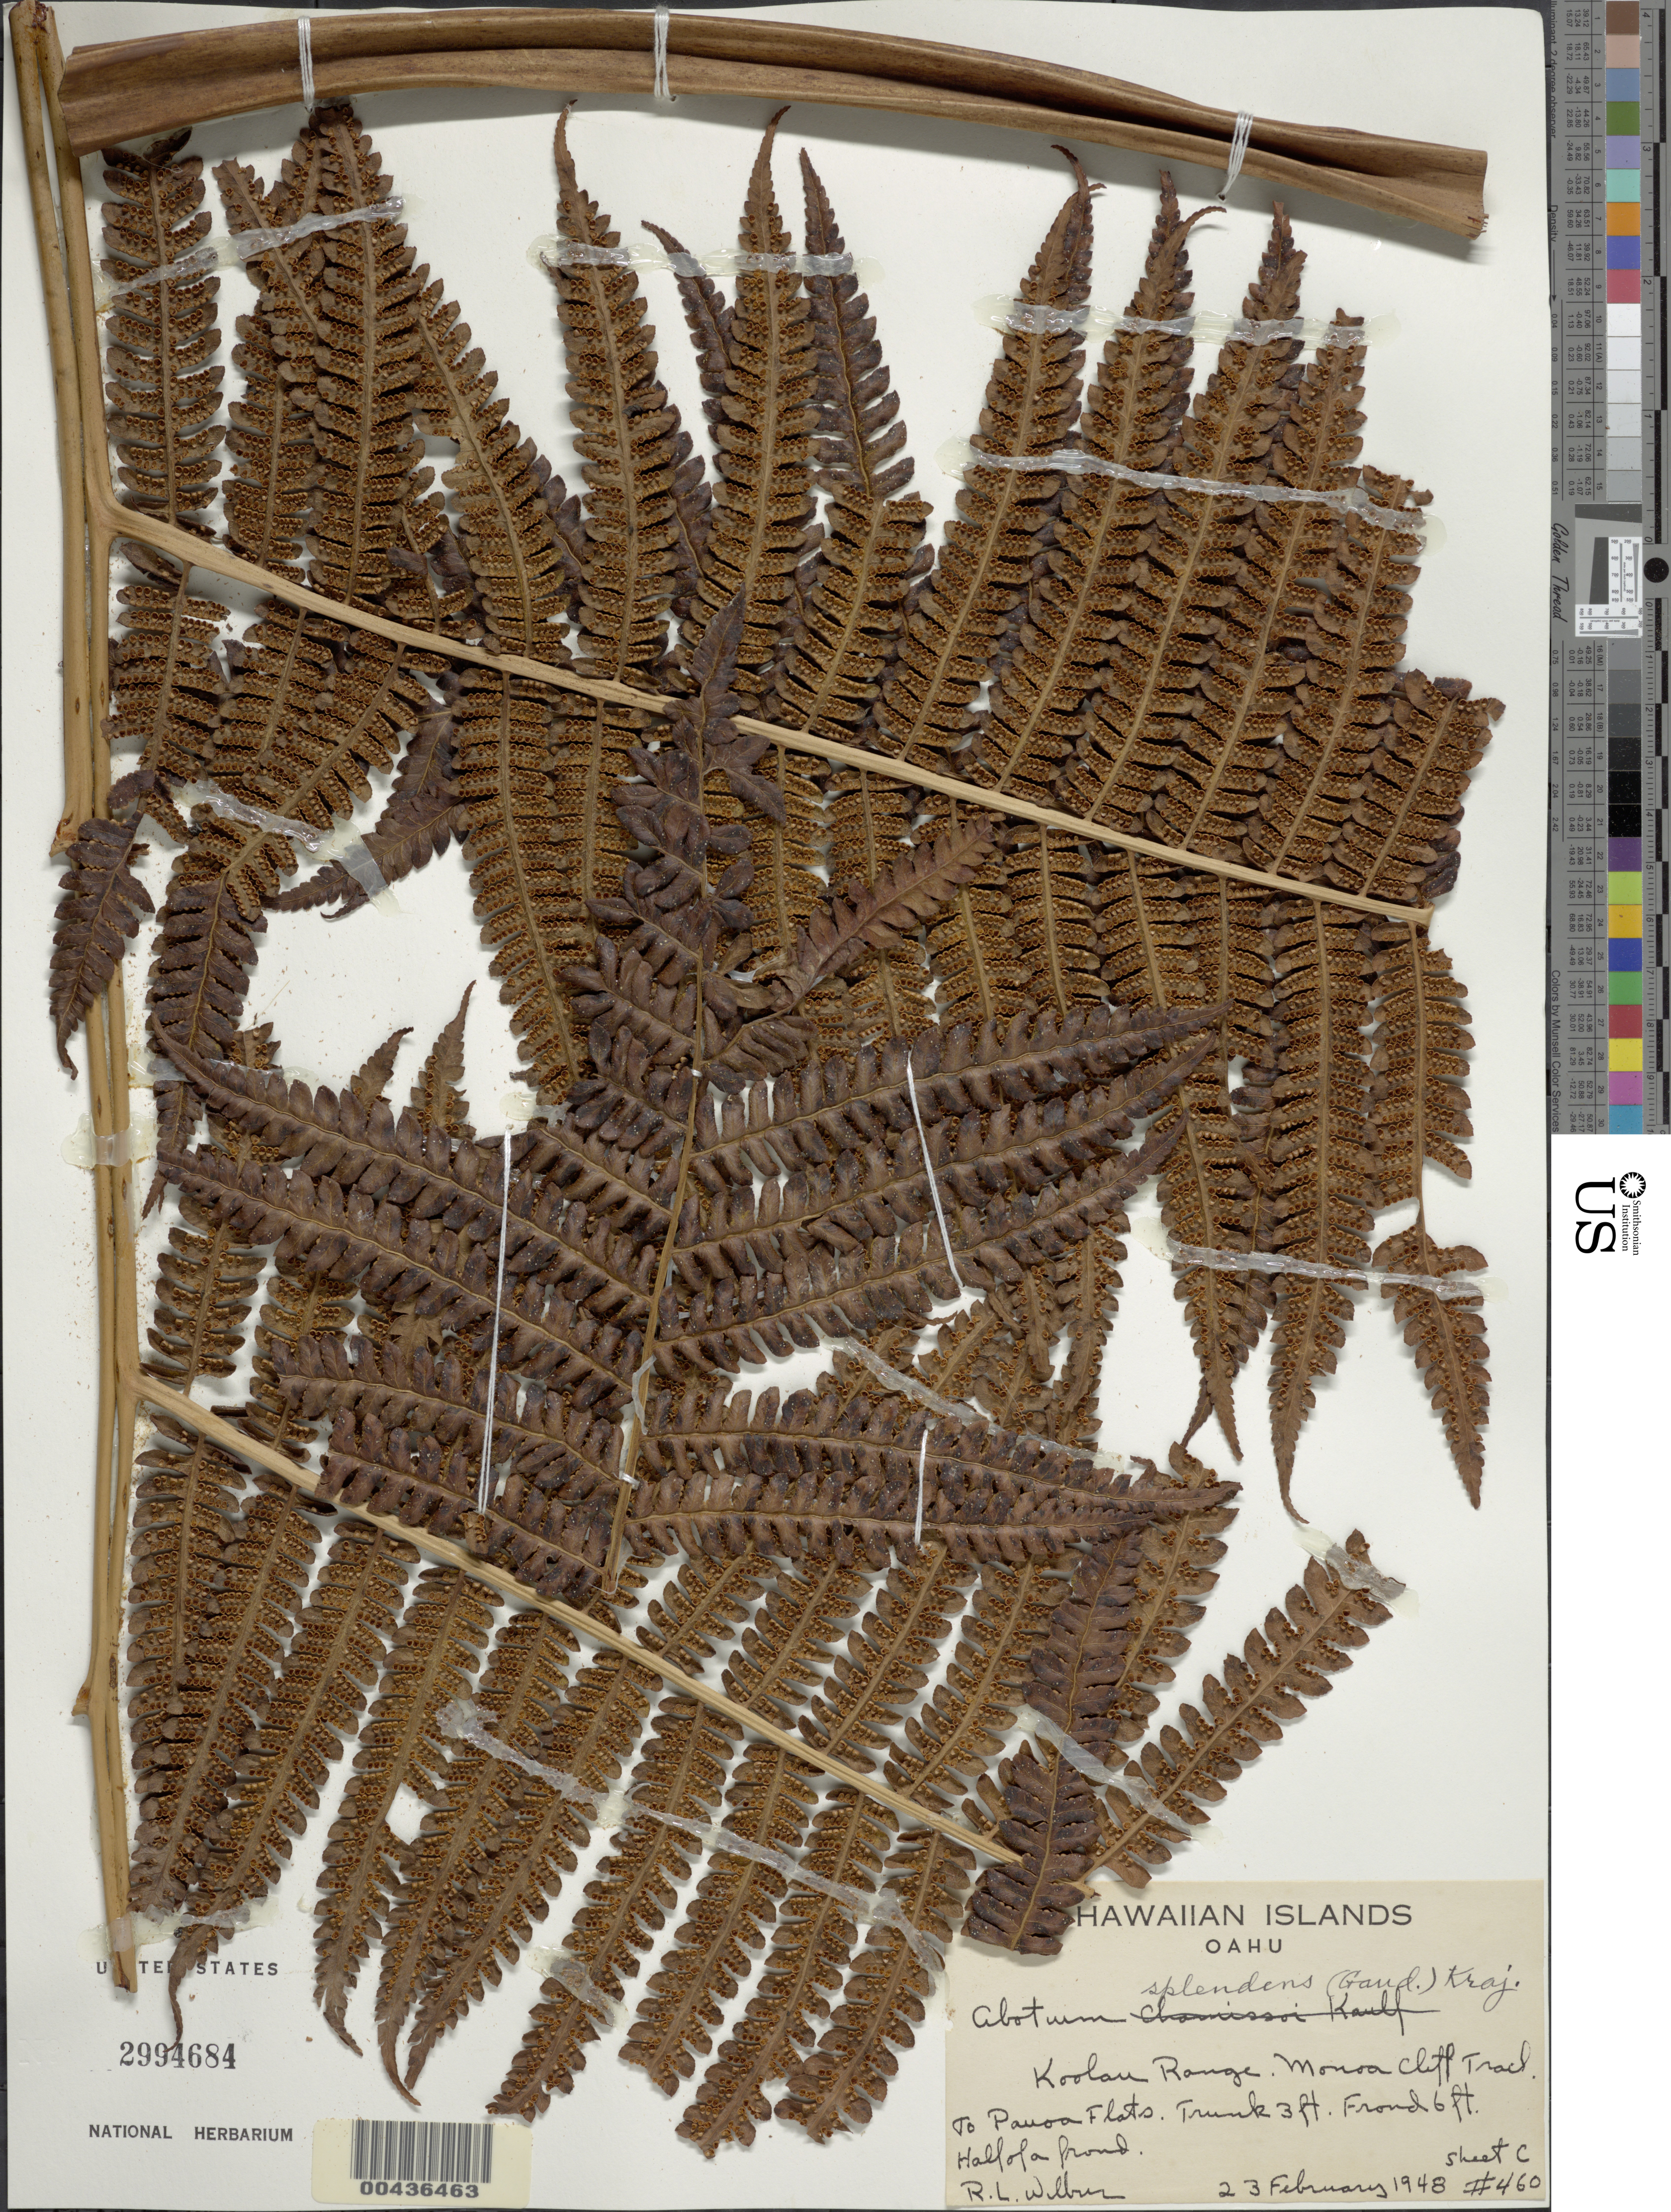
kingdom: Plantae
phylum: Tracheophyta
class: Polypodiopsida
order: Cyatheales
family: Cibotiaceae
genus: Cibotium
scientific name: Cibotium chamissoi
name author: Kaulf.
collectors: R. L. Wilbur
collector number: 460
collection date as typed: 23 Feb 1948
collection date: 1948-02-23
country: United States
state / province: Hawaii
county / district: Honolulu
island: Oahu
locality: Koolau Range. Monoa Cliff Trail to Pauoa Flats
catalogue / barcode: US 2994684